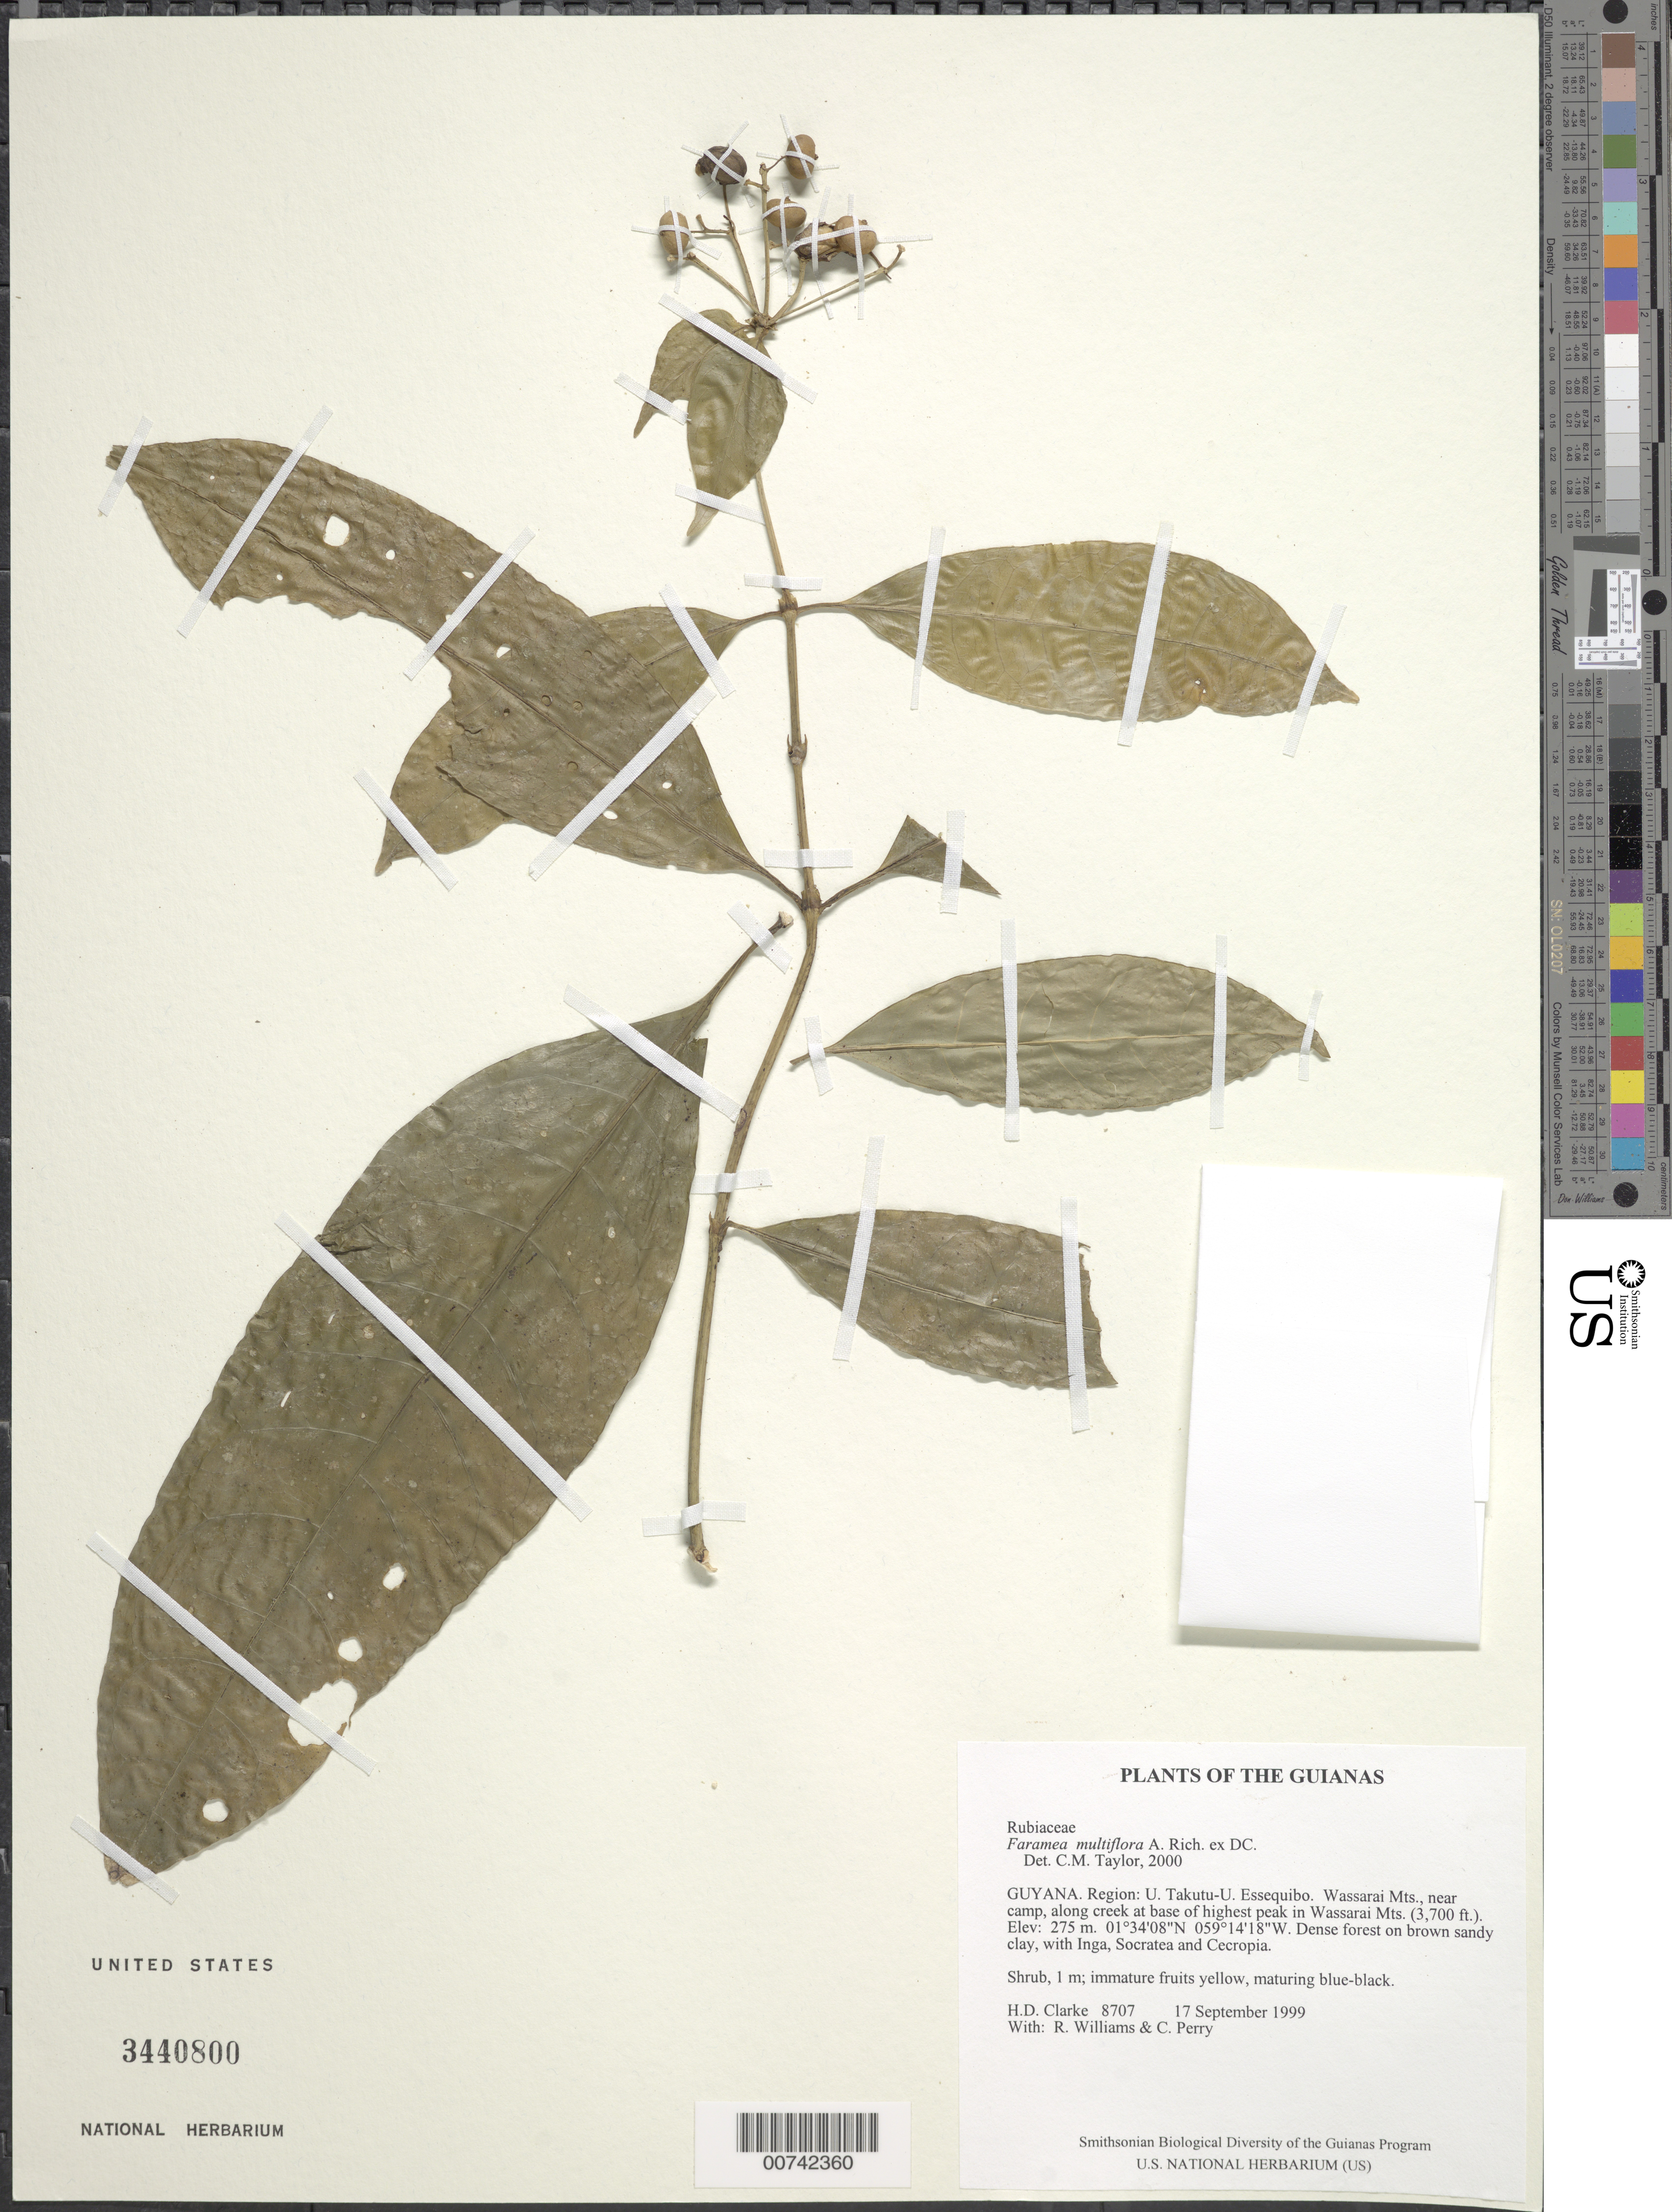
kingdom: Plantae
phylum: Tracheophyta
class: Magnoliopsida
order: Gentianales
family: Rubiaceae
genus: Faramea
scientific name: Faramea multiflora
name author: A. Rich. ex DC.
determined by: Taylor, Charlotte M.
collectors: H. D. Clarke, R. Williams & C. Perry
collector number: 8707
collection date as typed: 17 September 1999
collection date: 1999-09-17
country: Guyana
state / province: U. Takutu-U. Essequibo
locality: Wassarai Mts., near camp, along creek at base of highest peak in Wassarai Mts. (3,700 ft.)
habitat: Dense forest on brown sandy clay, with Inga, Socratea and Cecropia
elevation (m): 275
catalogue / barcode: US 3440800